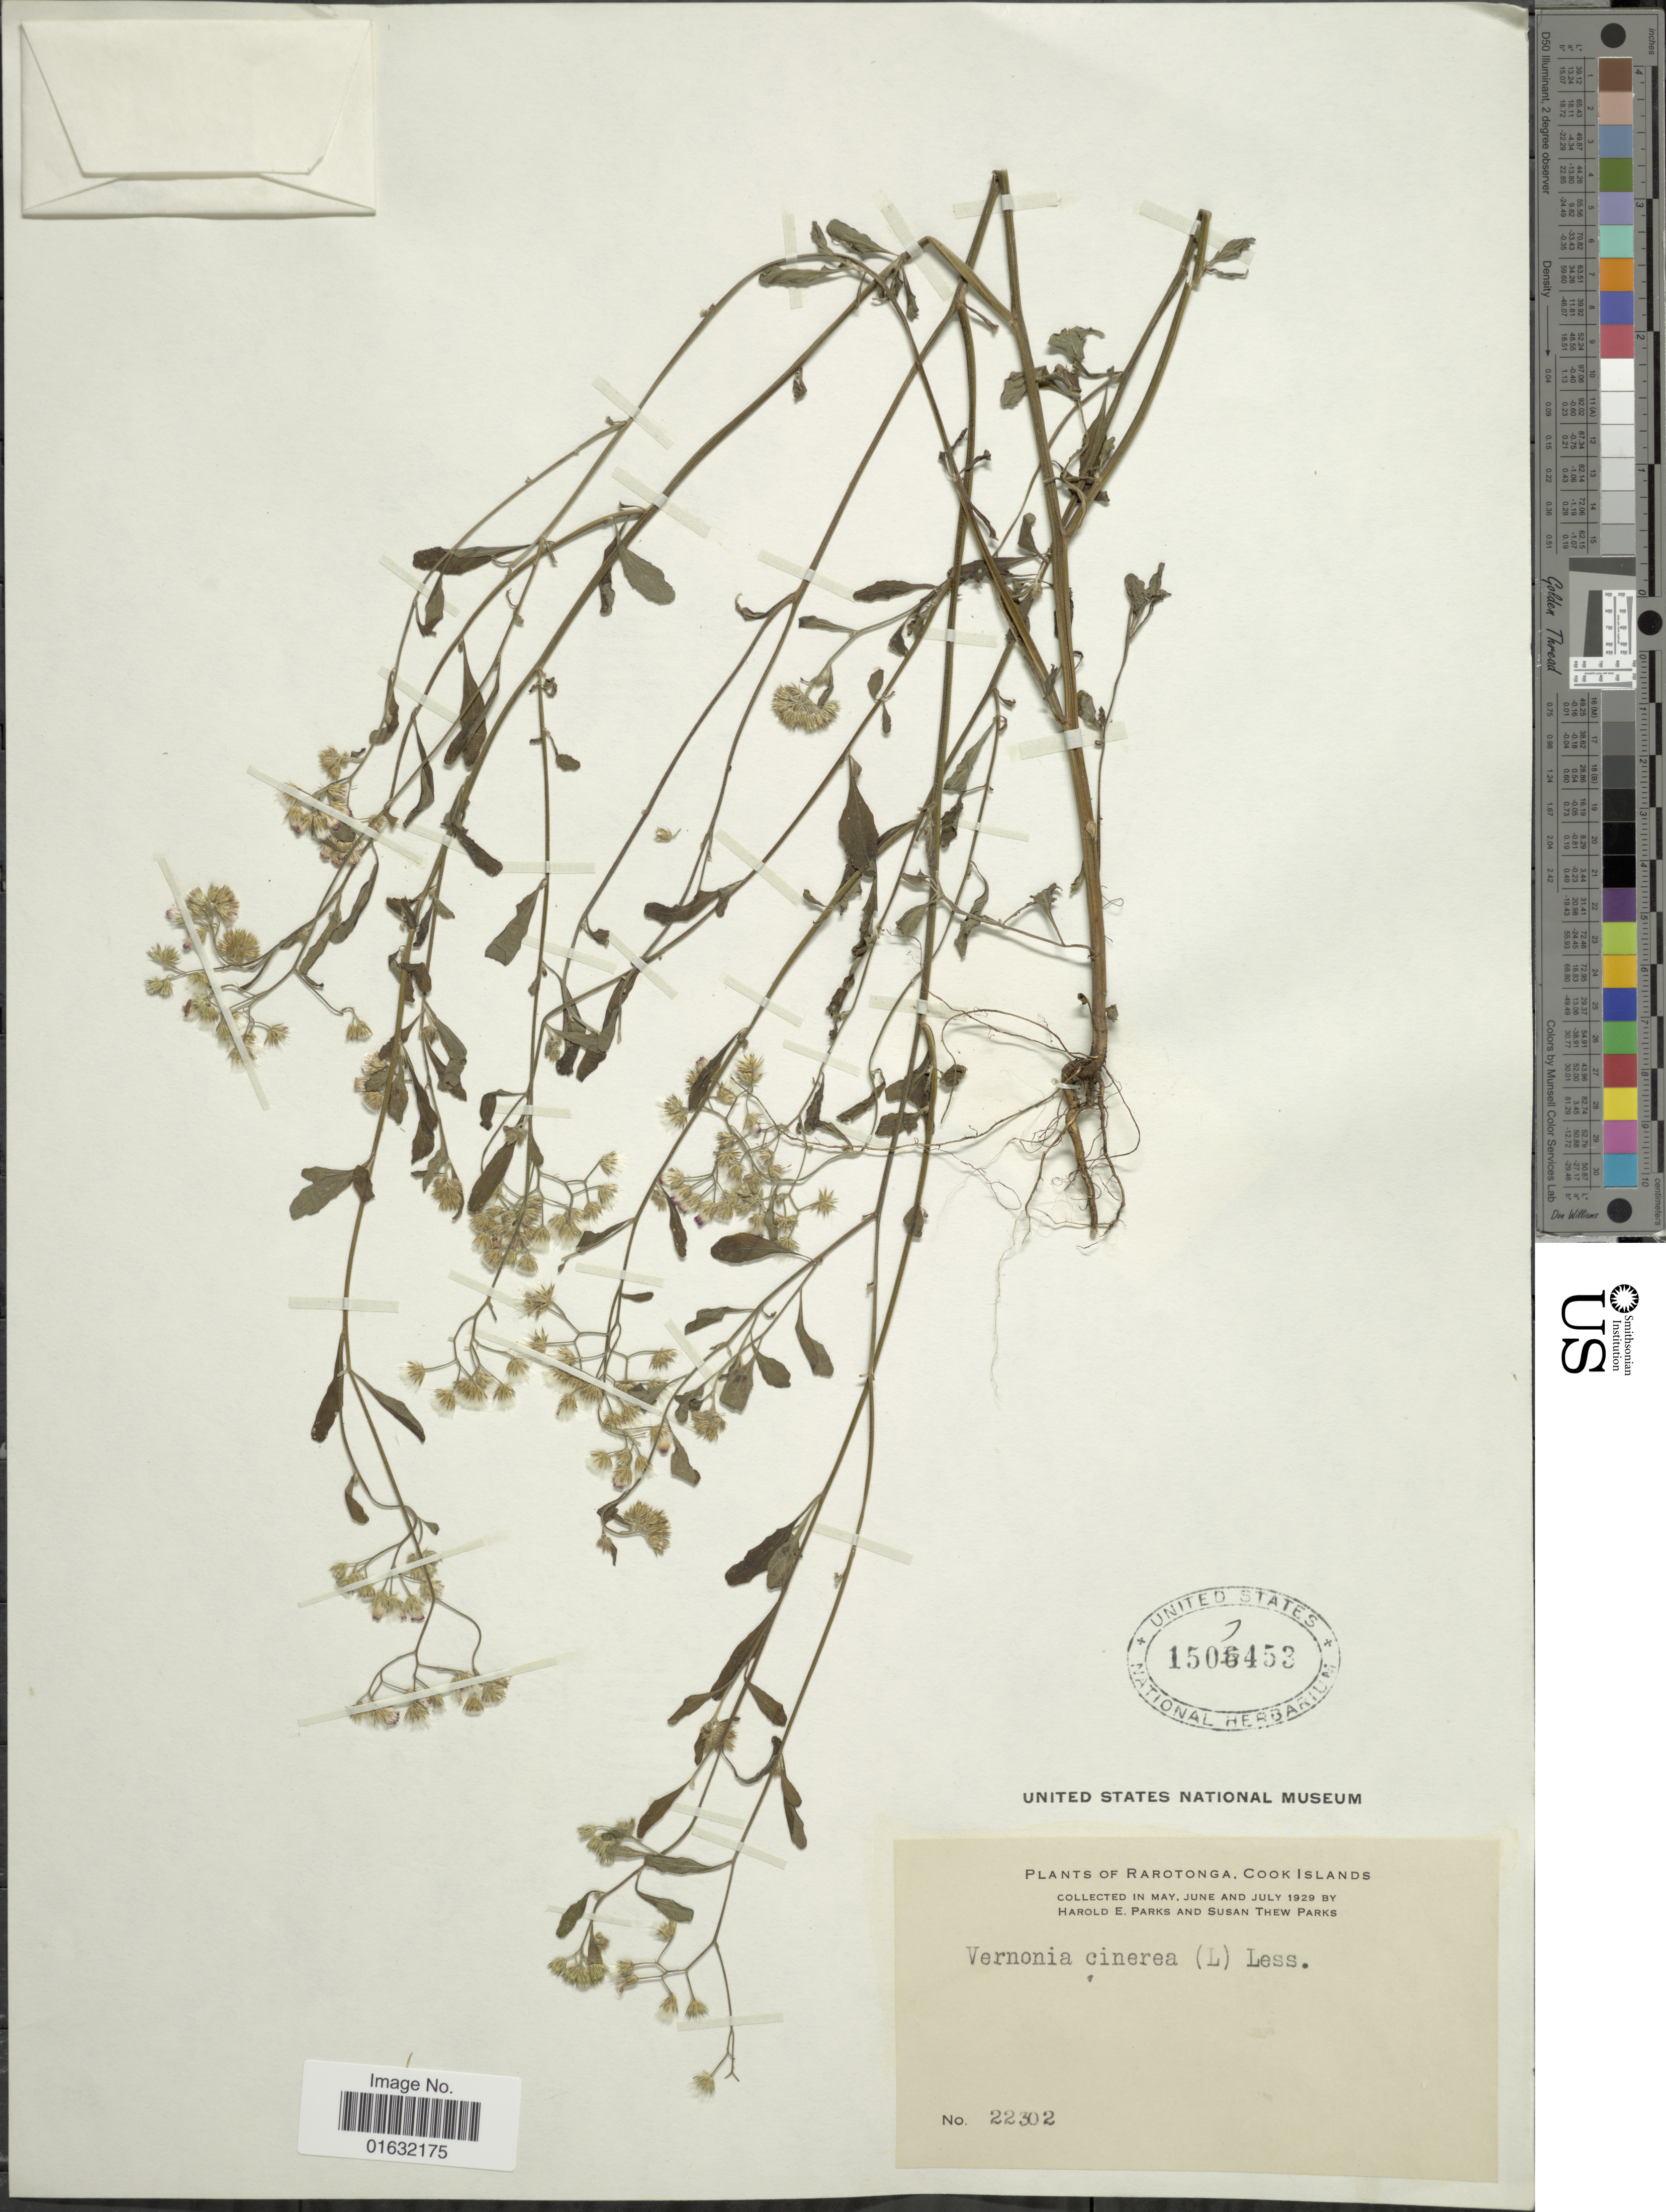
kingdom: Plantae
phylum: Tracheophyta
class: Magnoliopsida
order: Asterales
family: Asteraceae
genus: Cyanthillium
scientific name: Cyanthillium cinereum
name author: (L.) H. Rob.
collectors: H. E. Parks & S. Parks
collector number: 22302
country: Cook Islands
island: Rarotonga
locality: Rarotonga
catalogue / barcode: US 150453